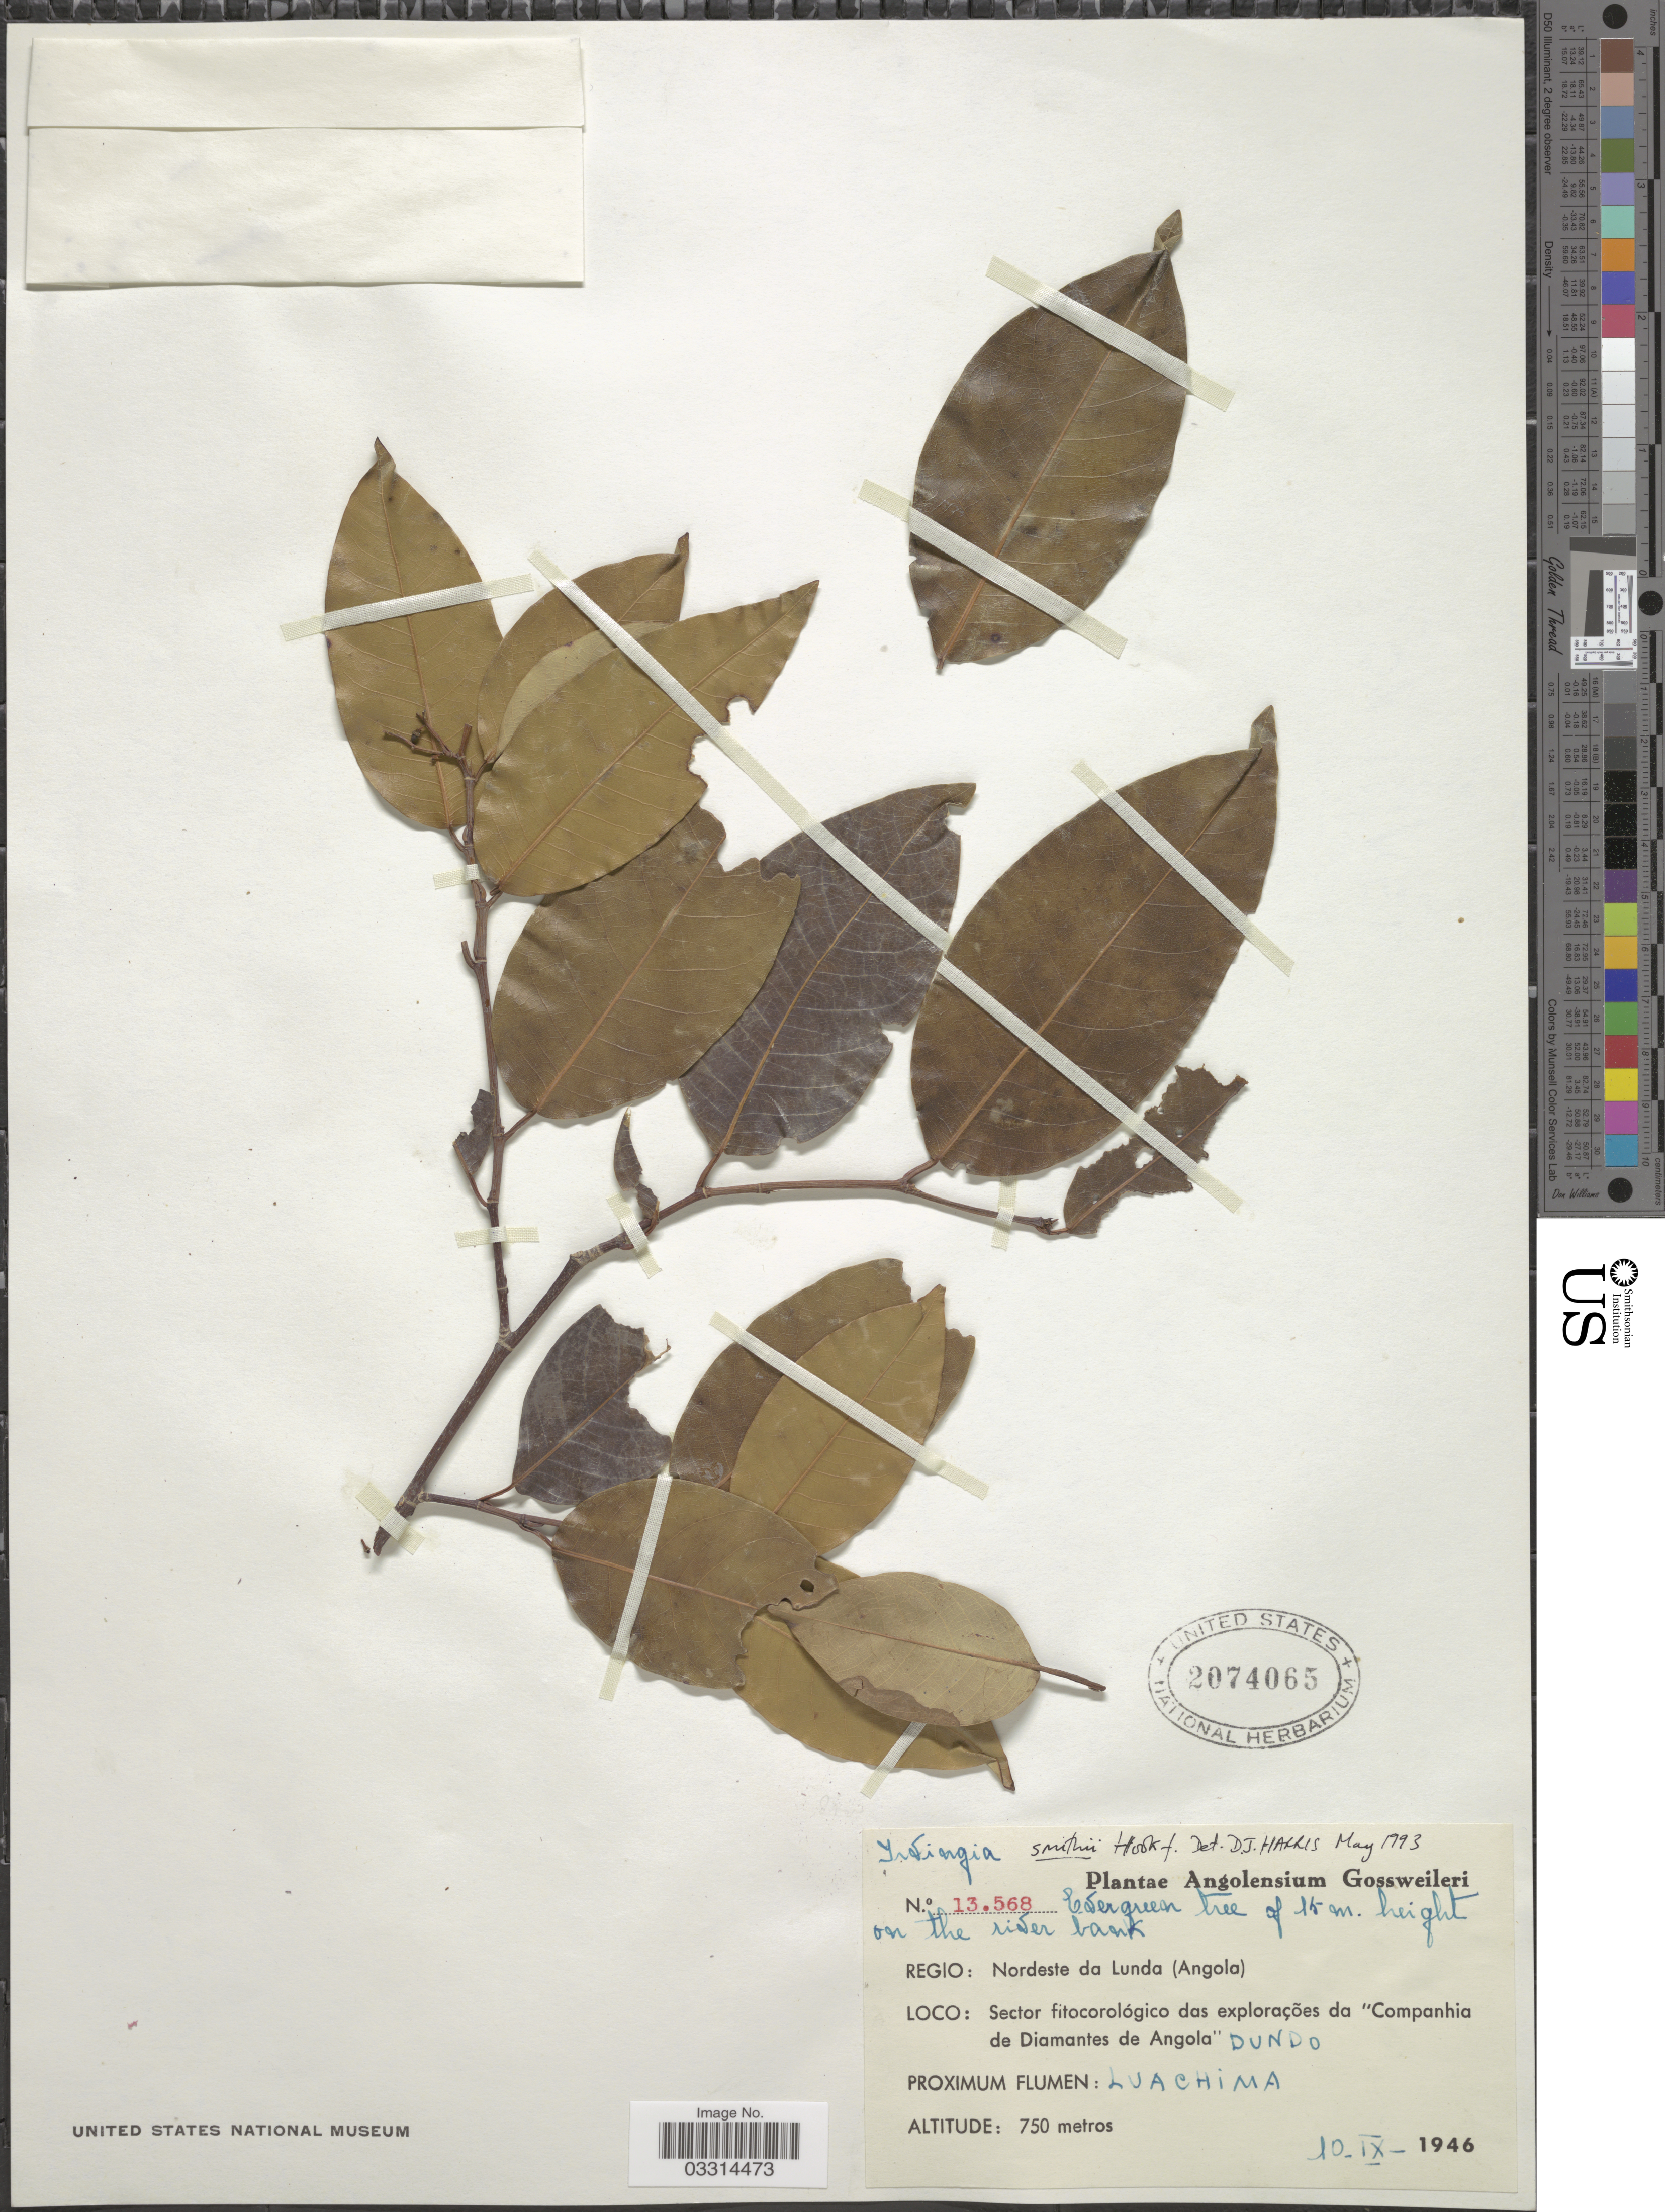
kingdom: Plantae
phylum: Tracheophyta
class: Magnoliopsida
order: Malpighiales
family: Irvingiaceae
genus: Irvingia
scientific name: Irvingia smithii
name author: Hook. f.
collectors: -. Gossweiler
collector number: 13568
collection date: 1946-09-10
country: Angola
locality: Regio: Nordeste da Lunda. Sector fitocorológico das esplorações da "Companhia de Diamantes de Angola" Dundo. Proximum Flumen: Luachima.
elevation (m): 750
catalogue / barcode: US 2074065